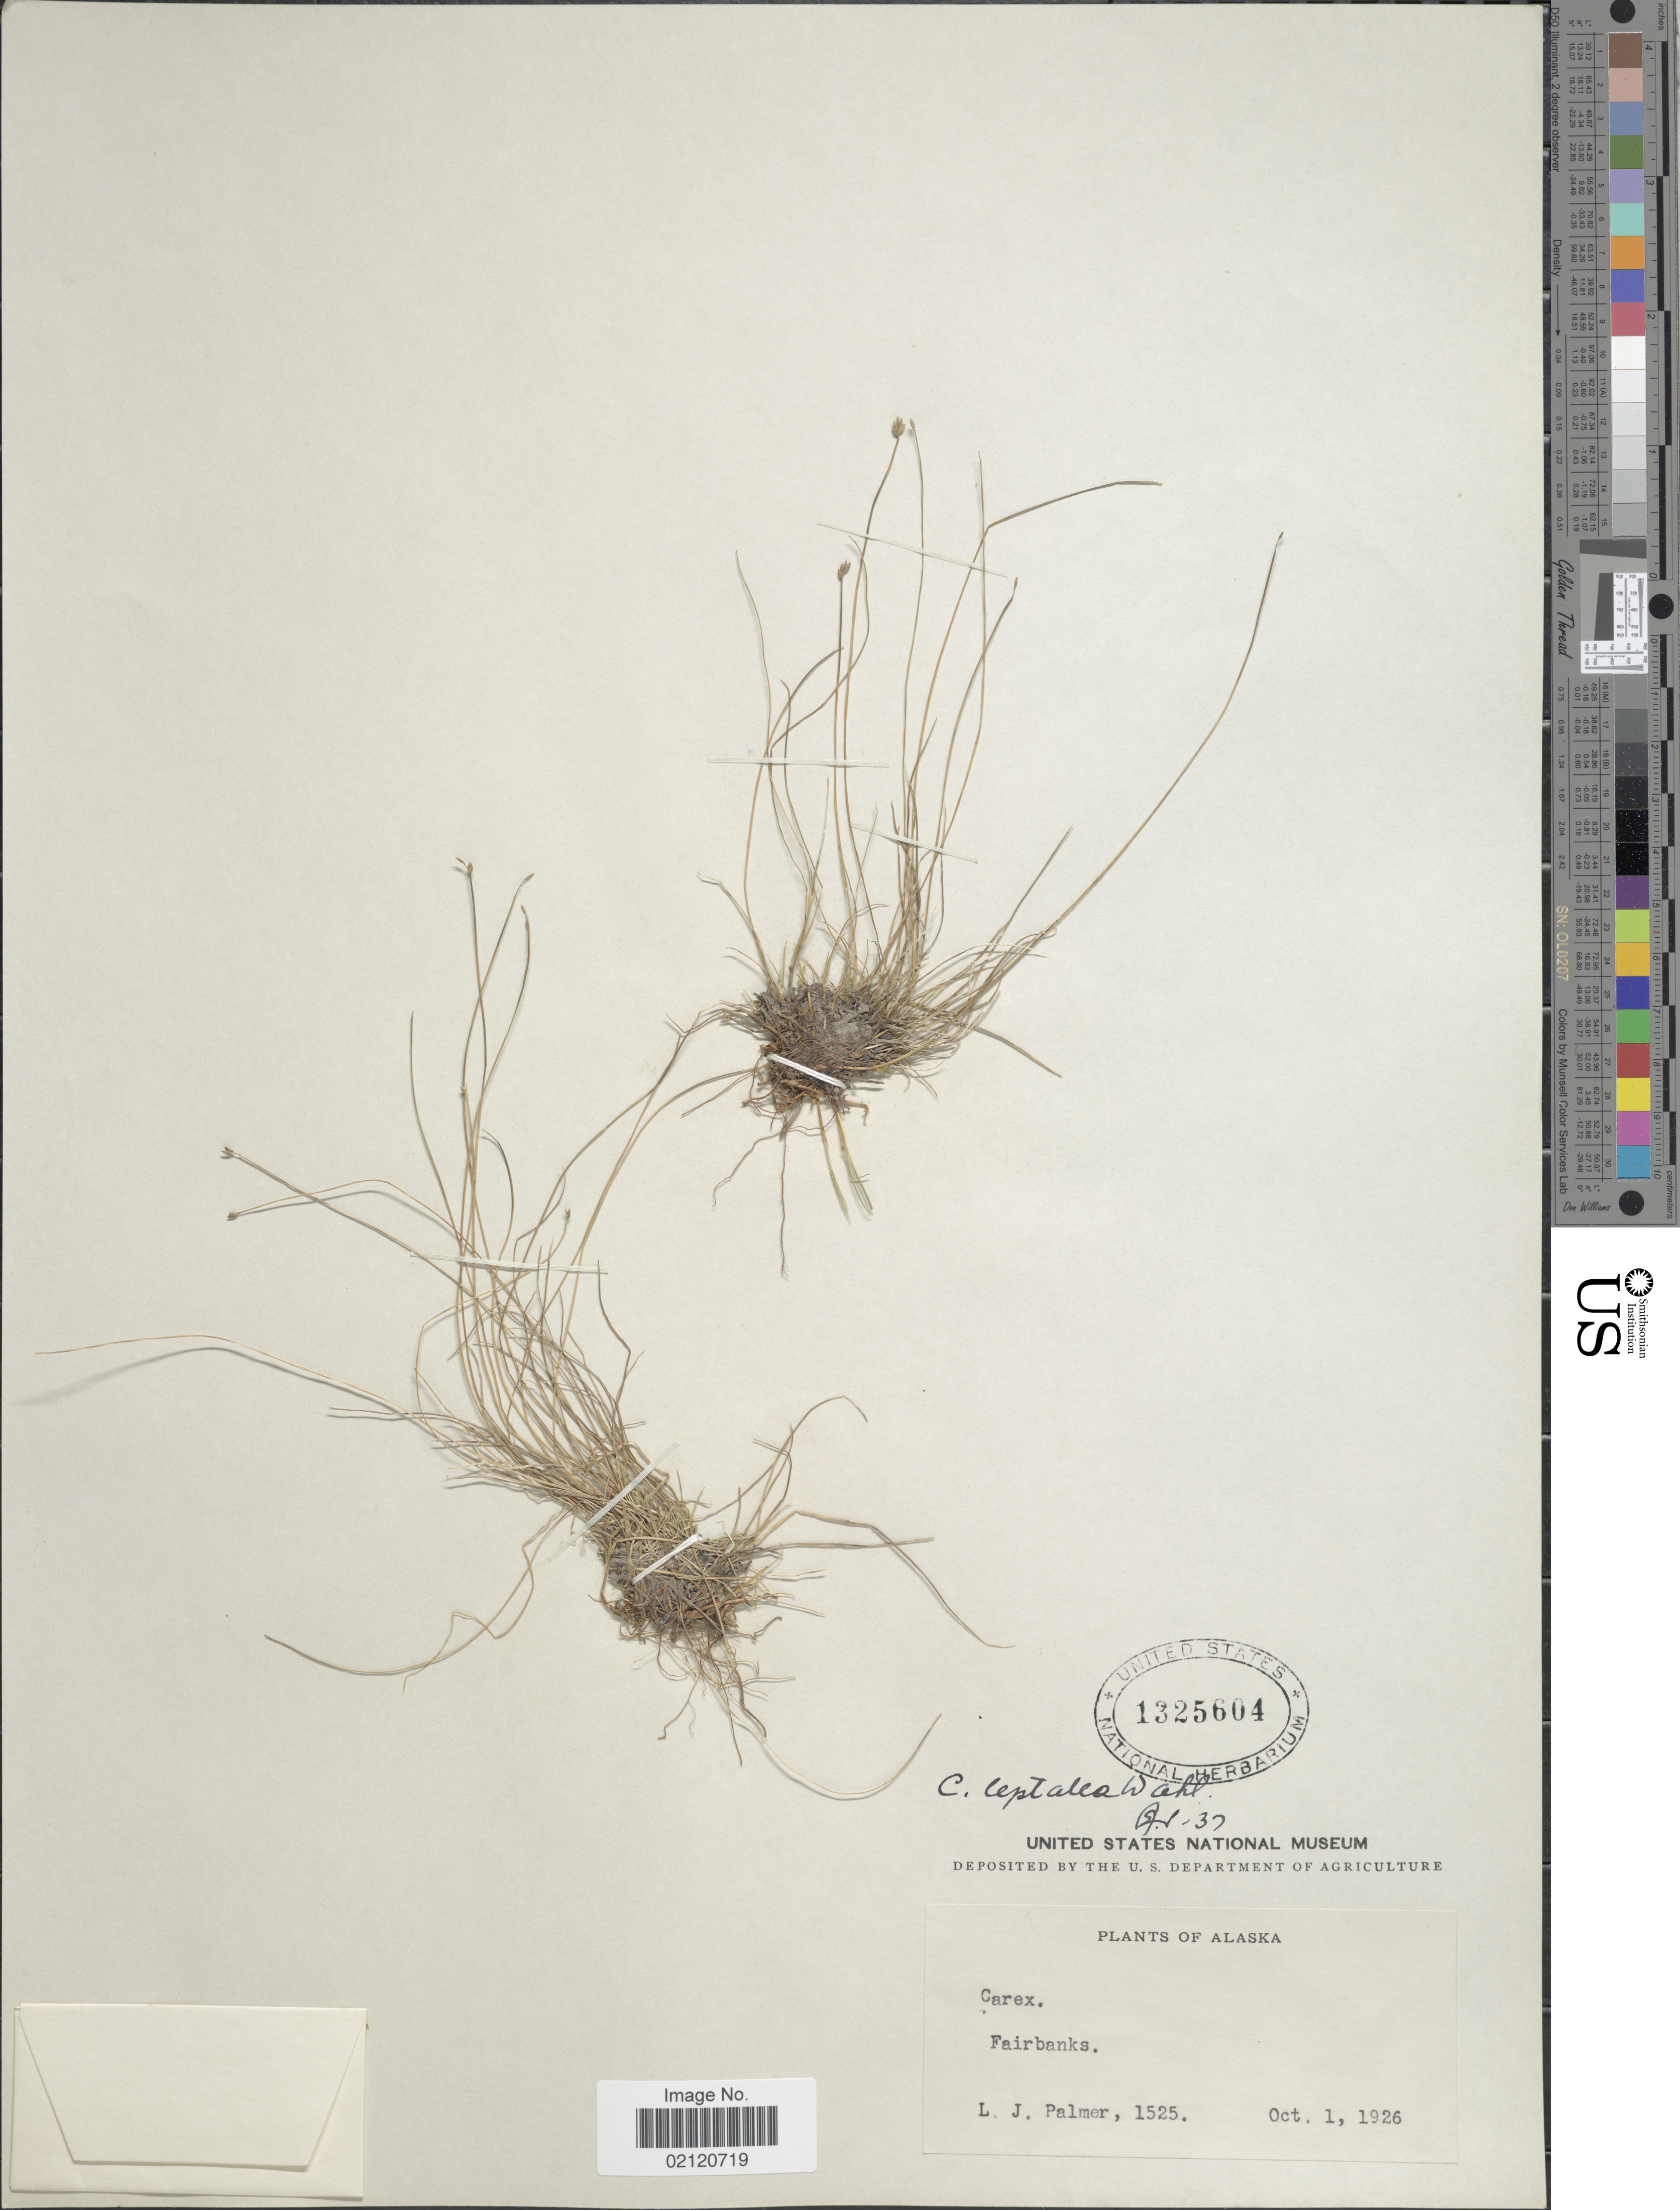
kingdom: Plantae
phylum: Tracheophyta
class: Liliopsida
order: Poales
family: Cyperaceae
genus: Carex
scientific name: Carex leptalea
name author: Wahlenb.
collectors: L. J. Palmer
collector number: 1525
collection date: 1926-10-01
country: United States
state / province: Alaska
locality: Fairbanks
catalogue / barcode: US 1325604